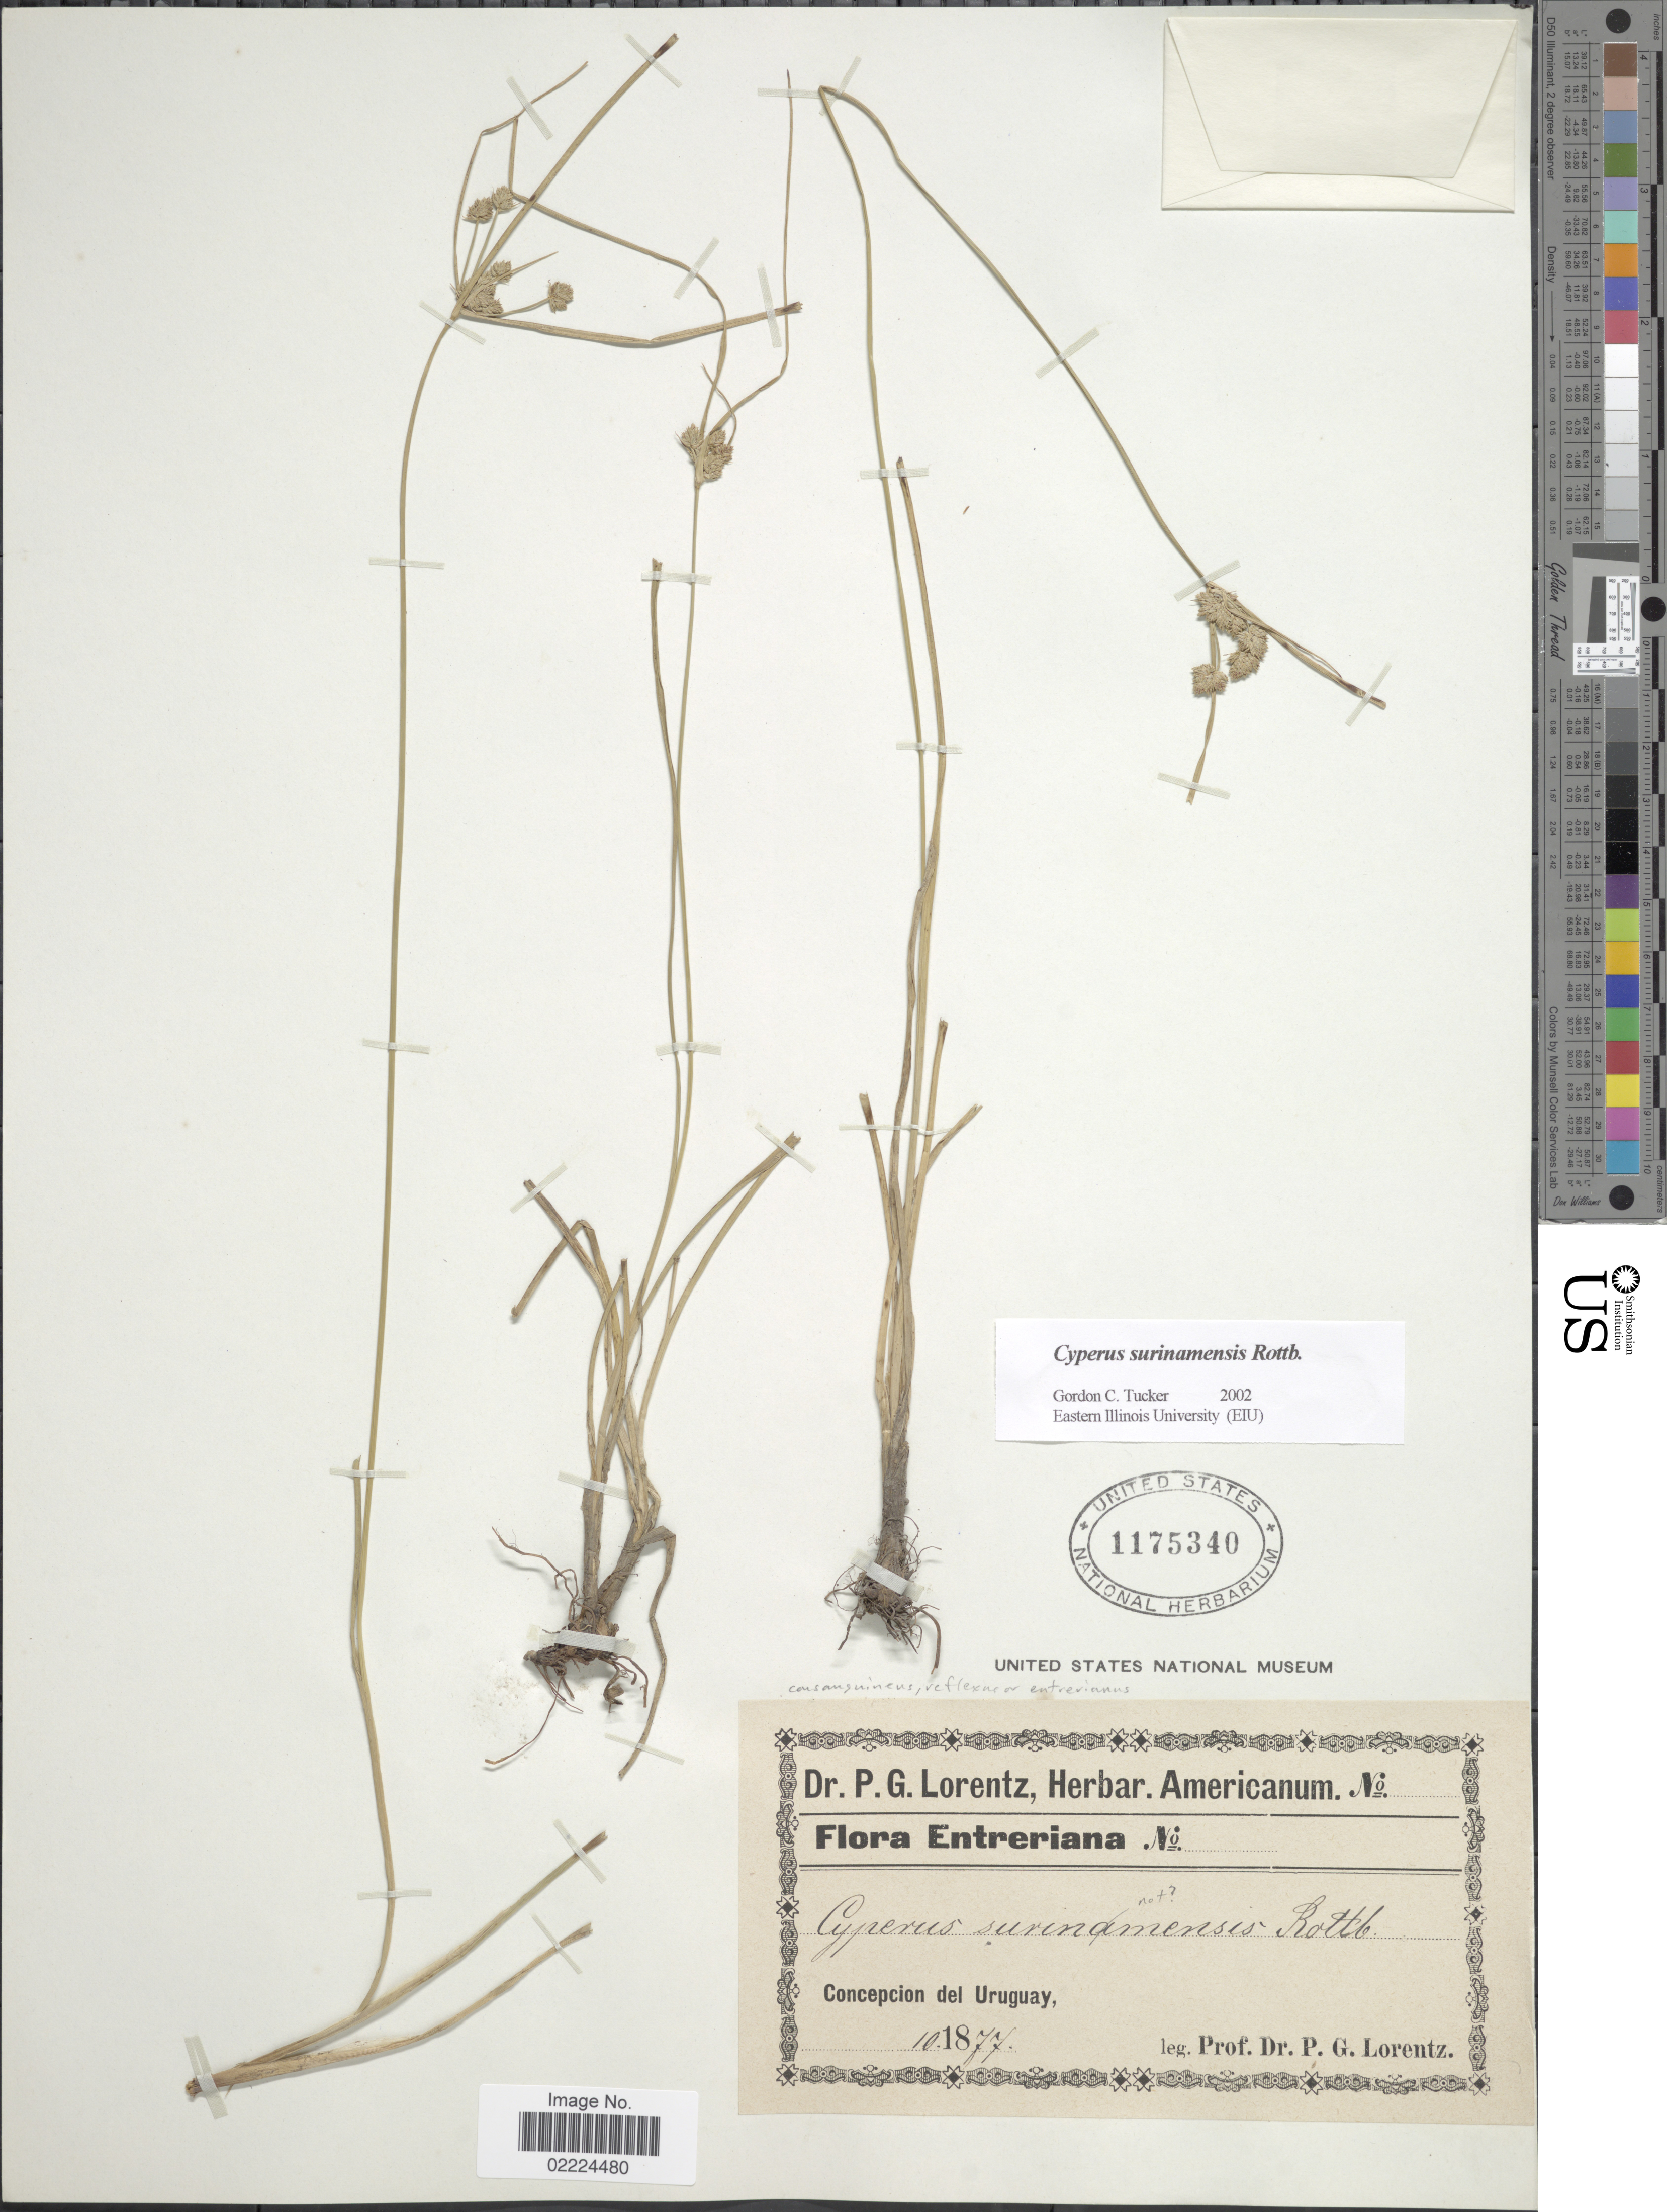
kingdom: Plantae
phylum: Tracheophyta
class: Liliopsida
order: Poales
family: Cyperaceae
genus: Cyperus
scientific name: Cyperus surinamensis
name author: Rottb.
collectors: P. G. Lorentz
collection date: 1877-10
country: Argentina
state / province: Entre Rios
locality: Concepcion del Uruguay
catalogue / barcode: US 1175340